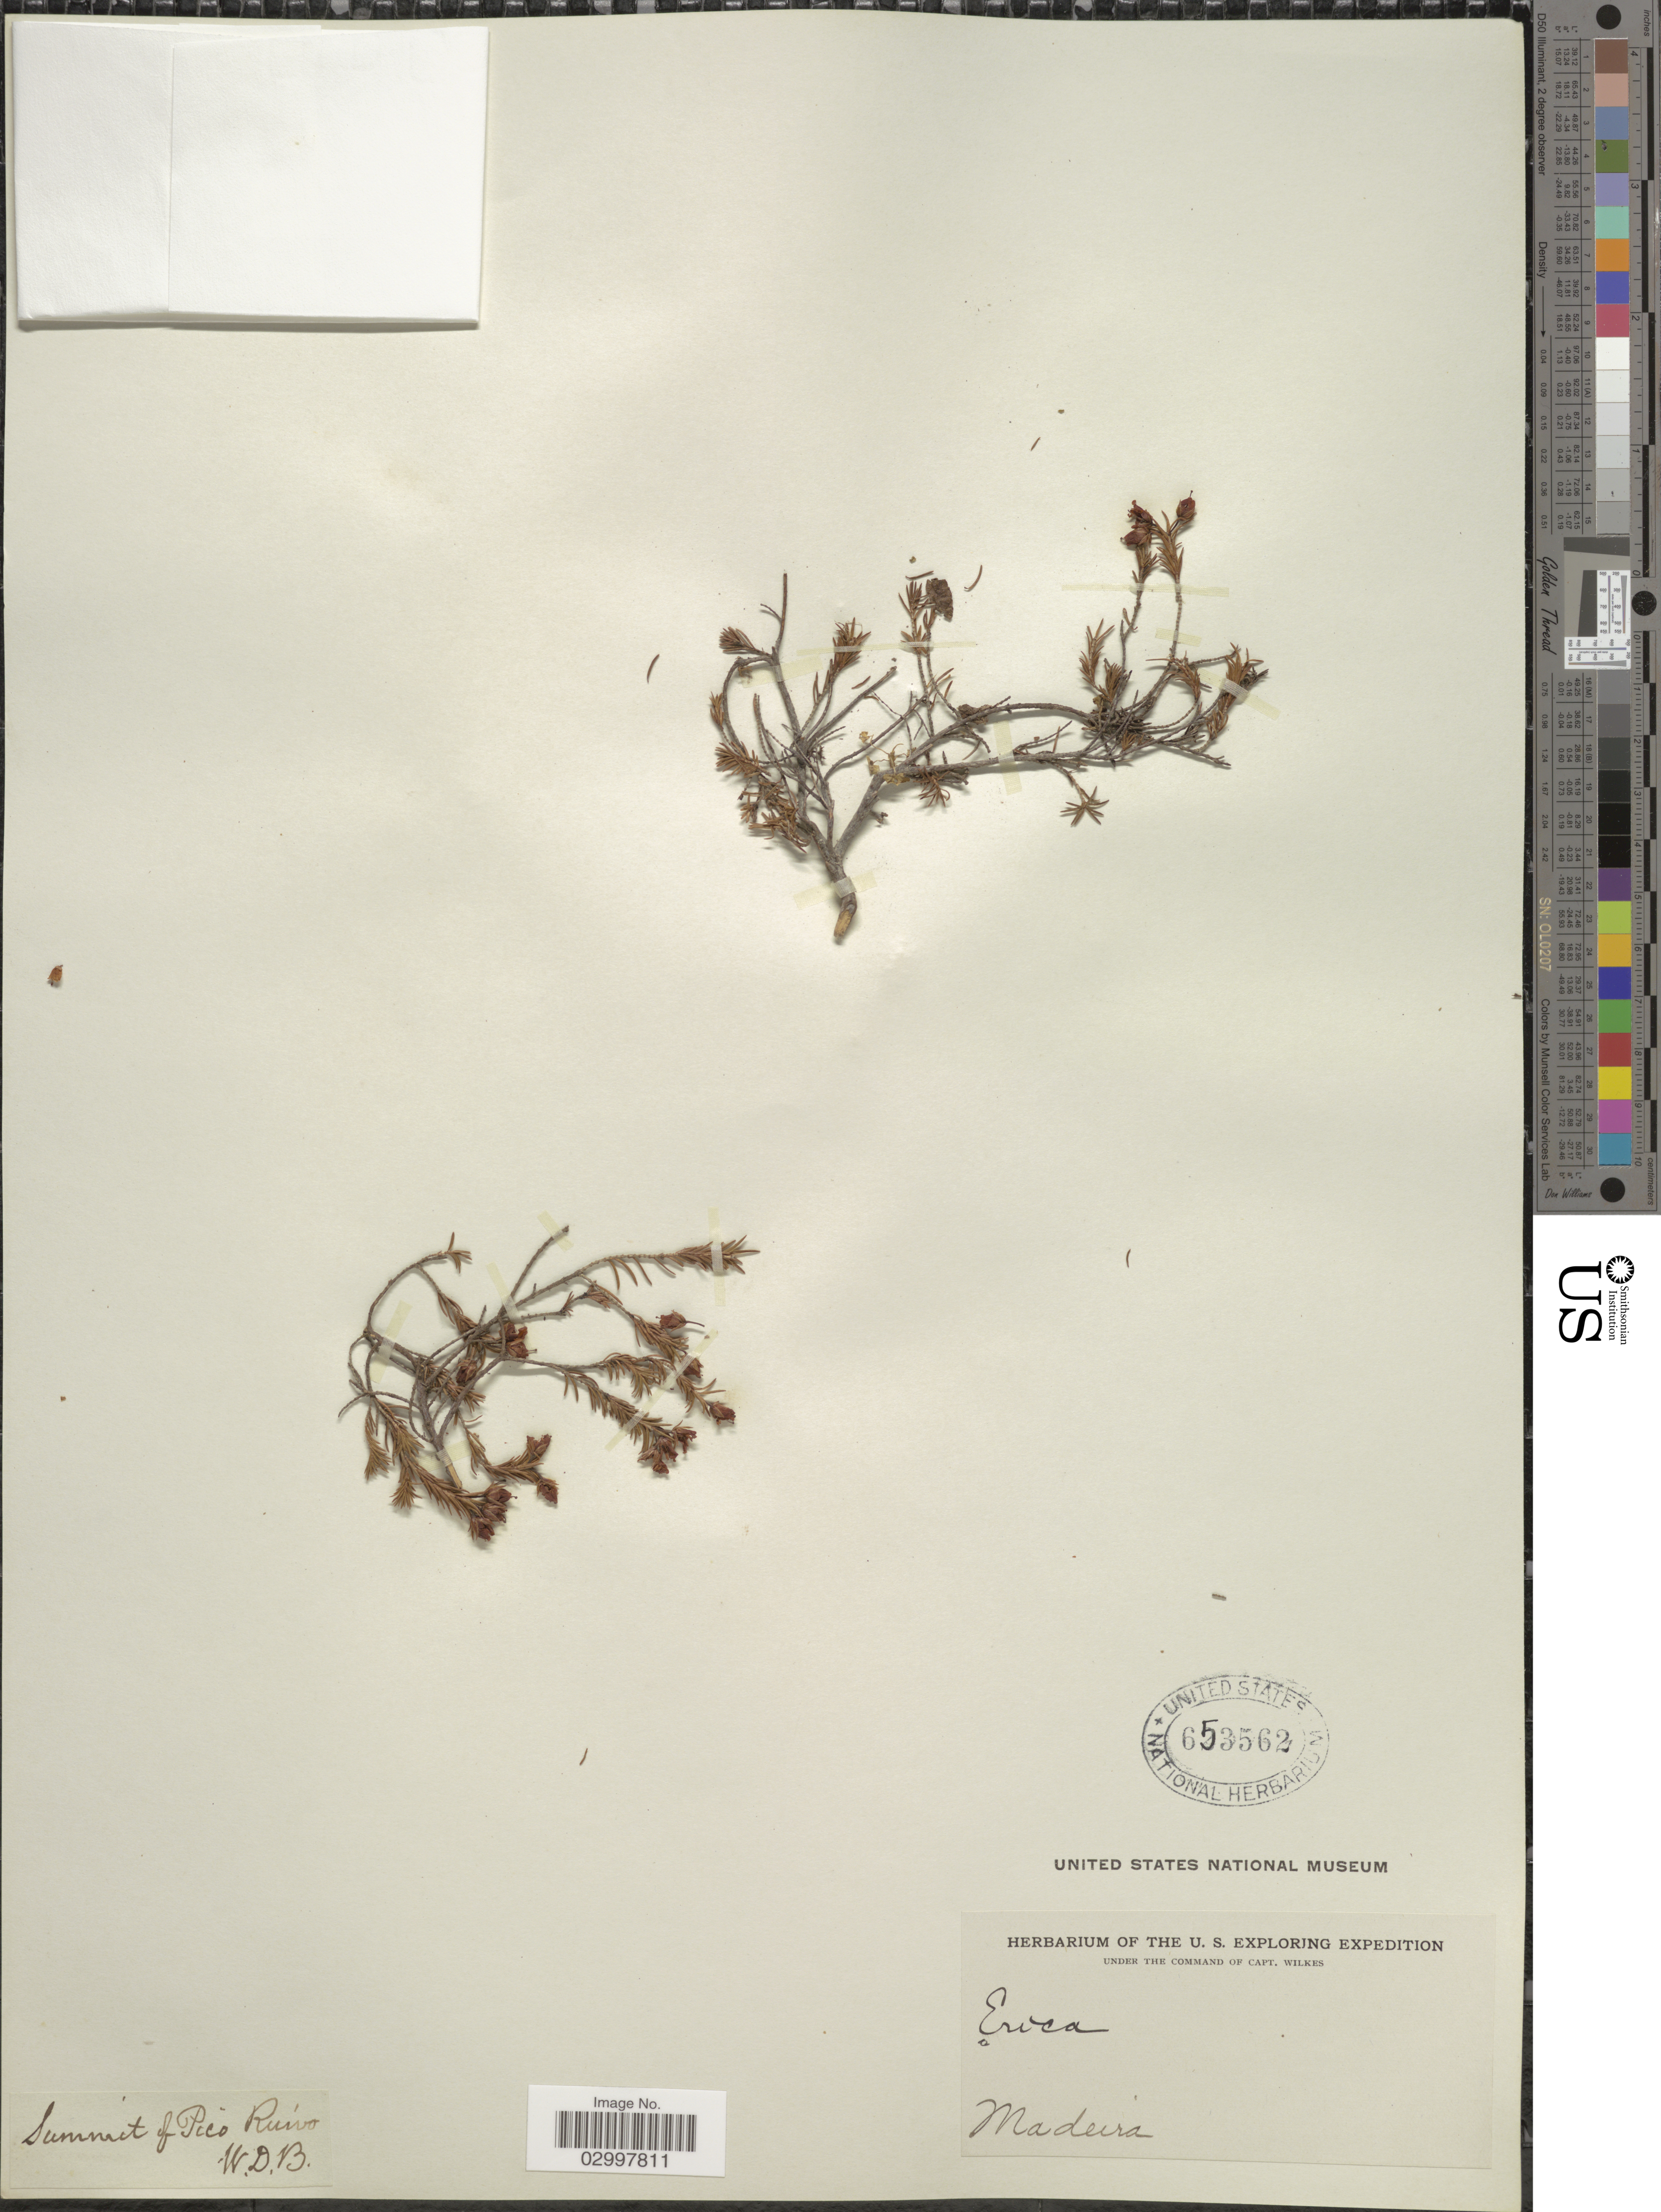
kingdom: Plantae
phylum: Tracheophyta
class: Magnoliopsida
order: Ericales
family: Ericaceae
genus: Erica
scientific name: Erica sp.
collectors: W. D. B.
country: Portugal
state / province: Madeira (Aut. Reg.)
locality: Summit of Pico Ruivo.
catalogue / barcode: US 653562